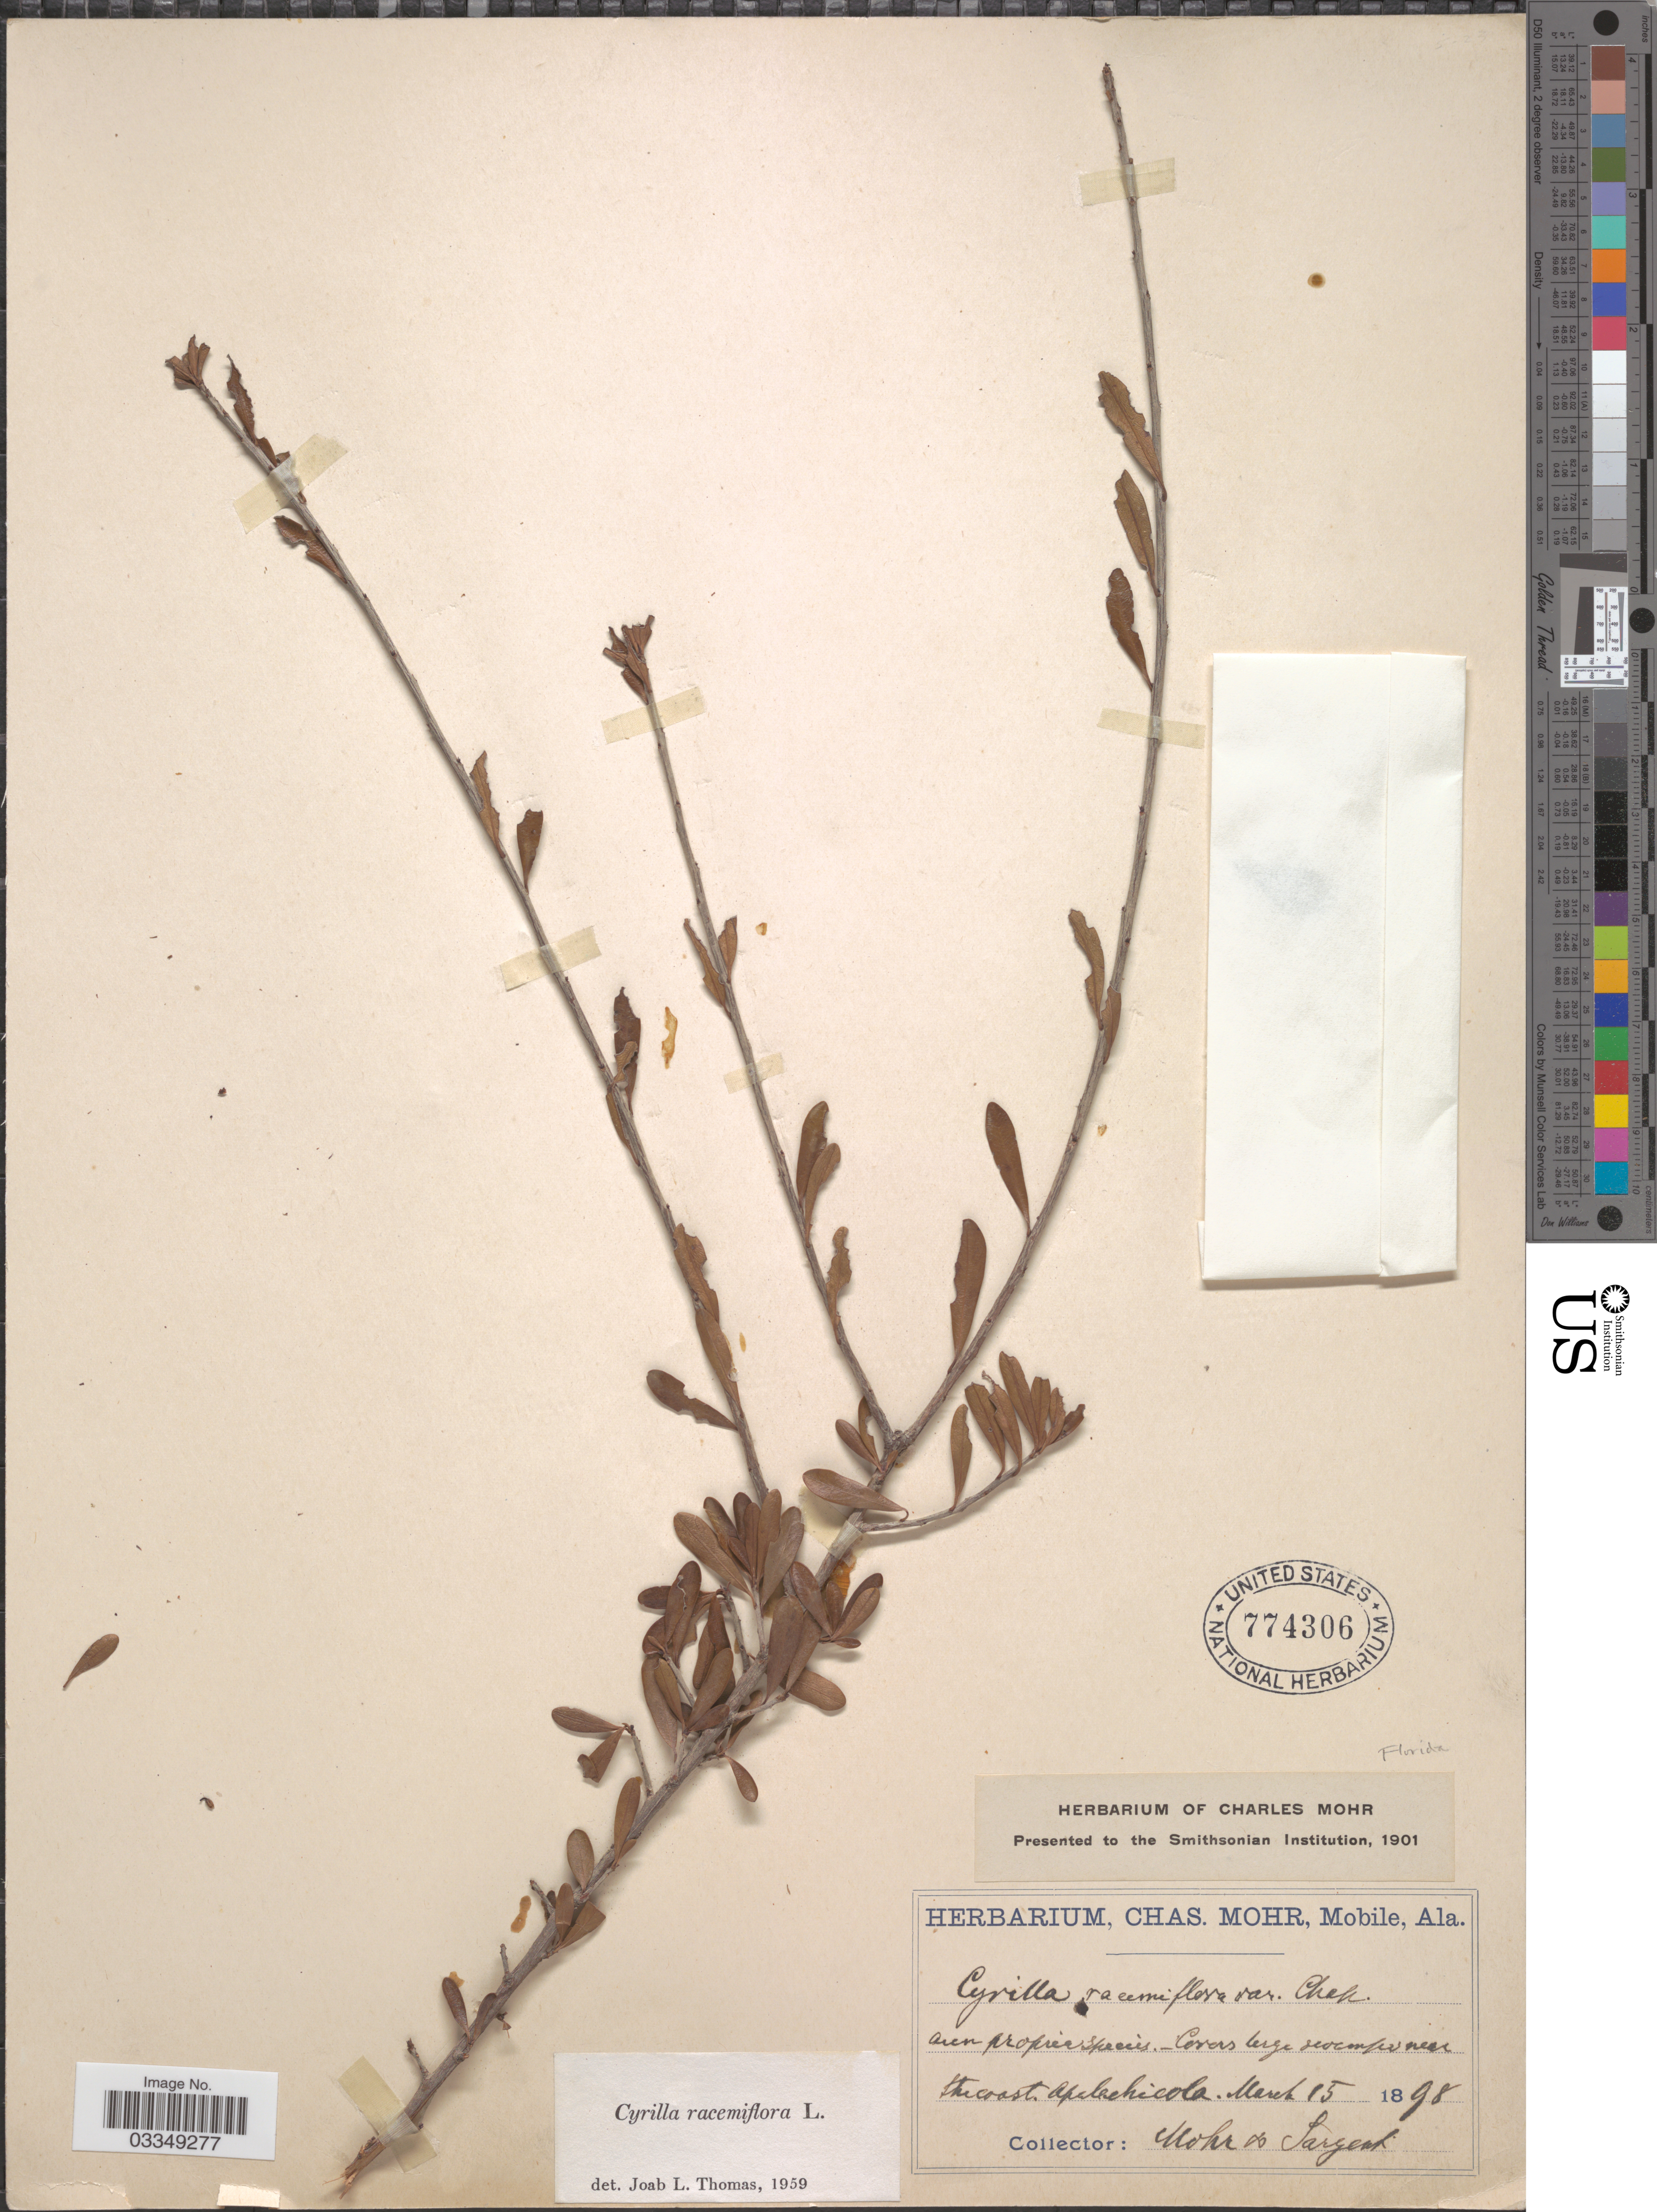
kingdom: Plantae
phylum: Tracheophyta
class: Magnoliopsida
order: Ericales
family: Cyrillaceae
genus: Cyrilla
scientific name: Cyrilla racemiflora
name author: L.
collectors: Mohr, -- & -- Sargent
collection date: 1898-03-15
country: United States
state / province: Florida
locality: Apalachicola.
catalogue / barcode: US 774306